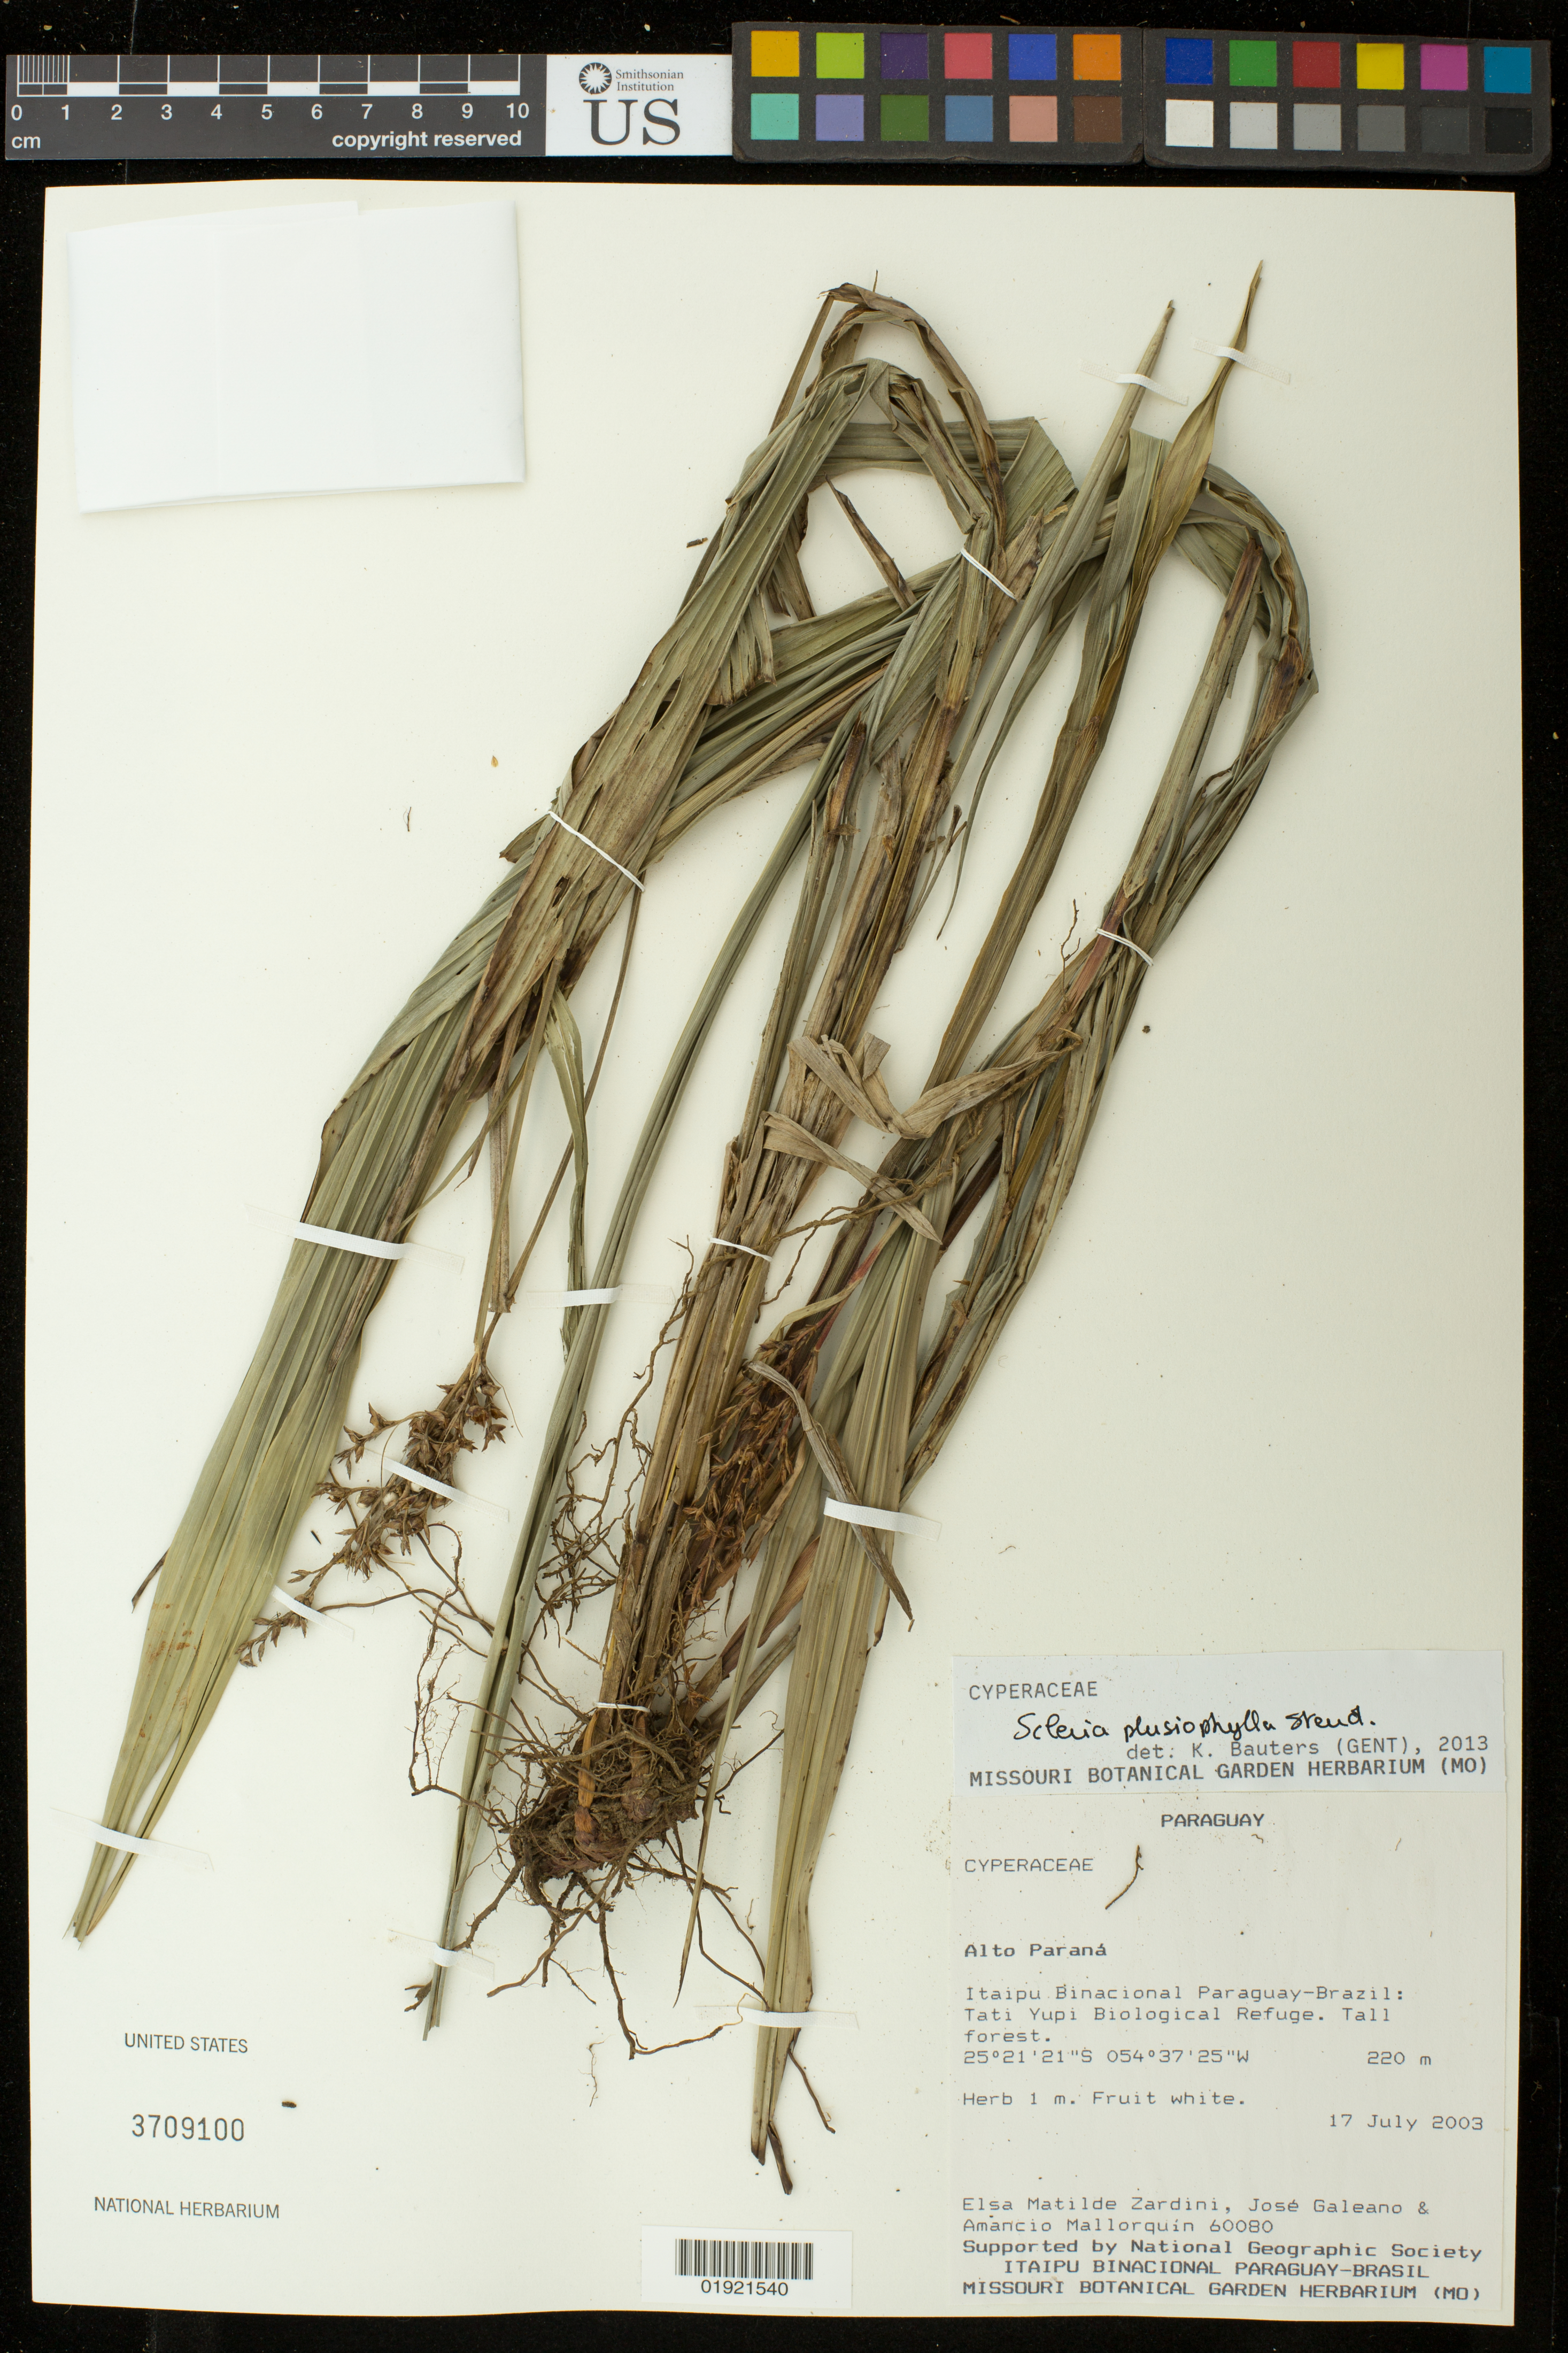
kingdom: Plantae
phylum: Tracheophyta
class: Liliopsida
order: Poales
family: Cyperaceae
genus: Scleria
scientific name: Scleria plusiophylla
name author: Steud.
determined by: Bauters, K.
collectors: E. Zardini, J. Galeano & A. Mallorquin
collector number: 60080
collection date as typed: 17 July 2003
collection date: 2003-07-17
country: Paraguay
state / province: Alto Paraná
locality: Itaipu Binacional Paraguay-Brazil: Tati Yupi Biological Refuge.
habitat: Tall forest.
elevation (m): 220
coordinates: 25 21 21 S, 54 37 25 W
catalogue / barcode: US 3709100